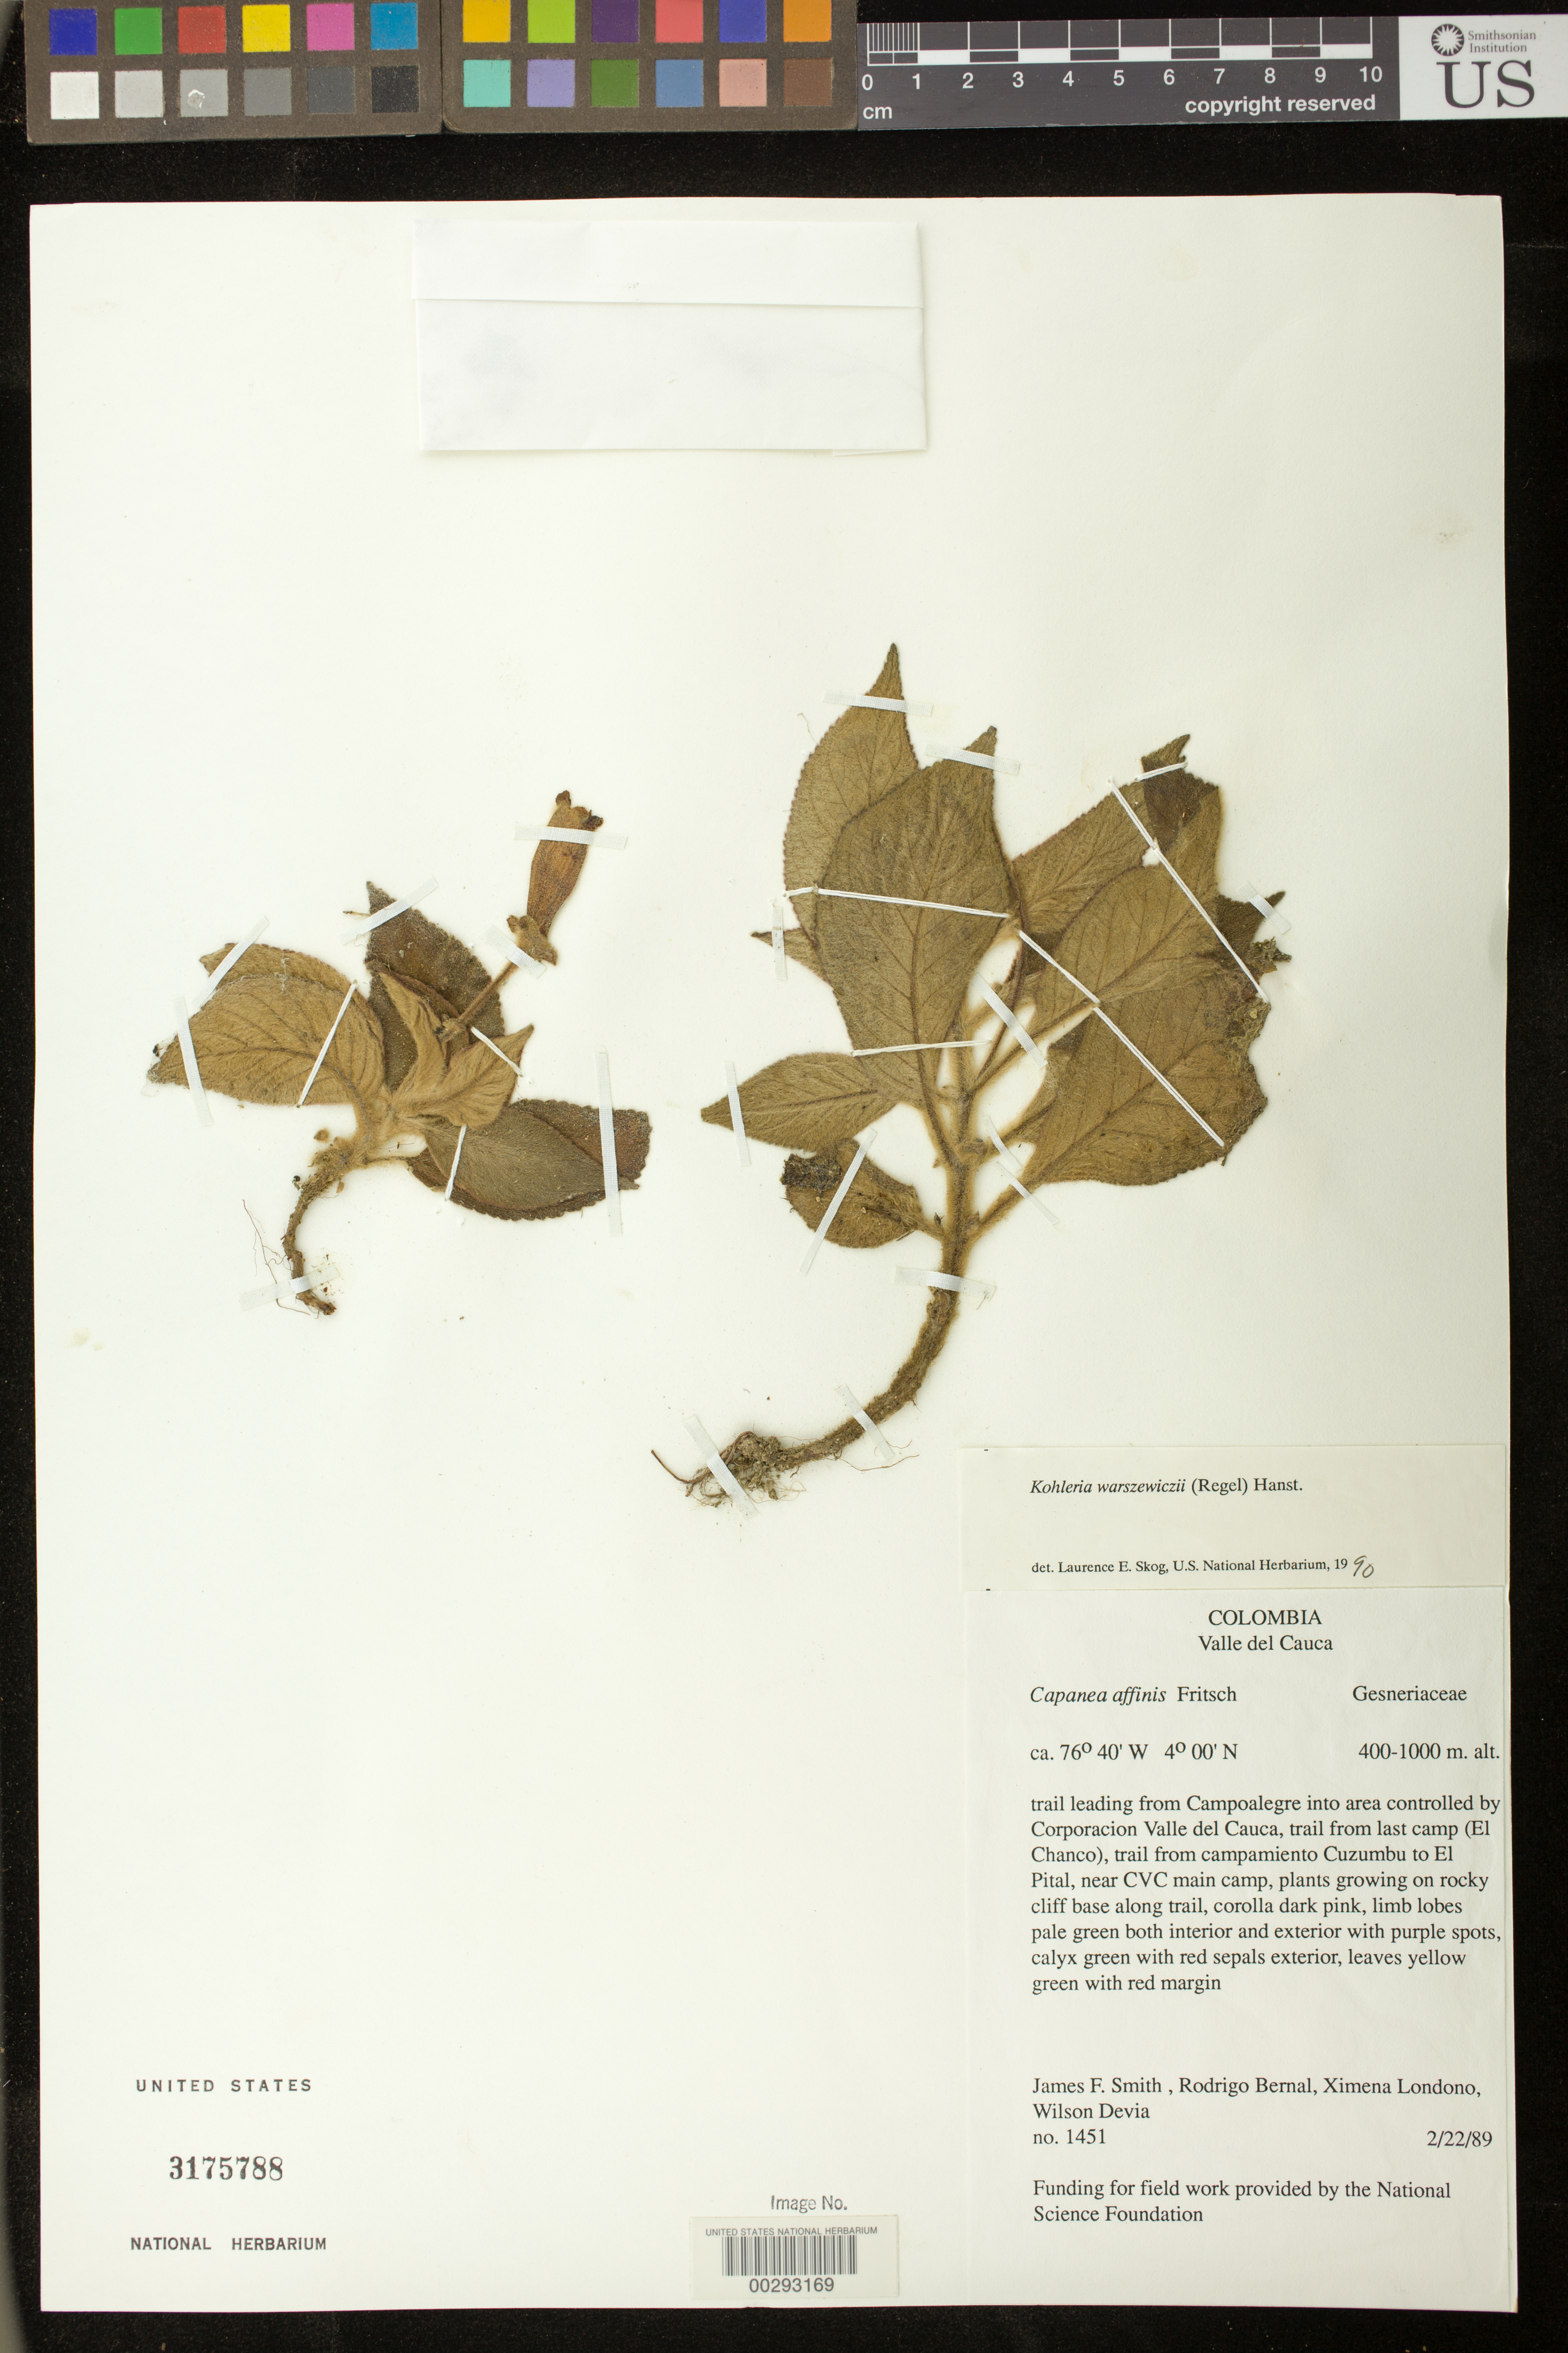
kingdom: Plantae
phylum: Tracheophyta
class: Magnoliopsida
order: Lamiales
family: Gesneriaceae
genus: Kohleria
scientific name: Kohleria warszewiczii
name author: (Regel) Hanst.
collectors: J. Smith, R. Bernal, X. Londoño & W. Devia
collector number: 1451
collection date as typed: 22 Feb 1989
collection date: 1989-02-22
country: Colombia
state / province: Valle del Cauca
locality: From Campoalegre into area of Croporacion Valle del Cauca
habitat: On rocky cliff base along trail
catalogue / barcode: US 3175788